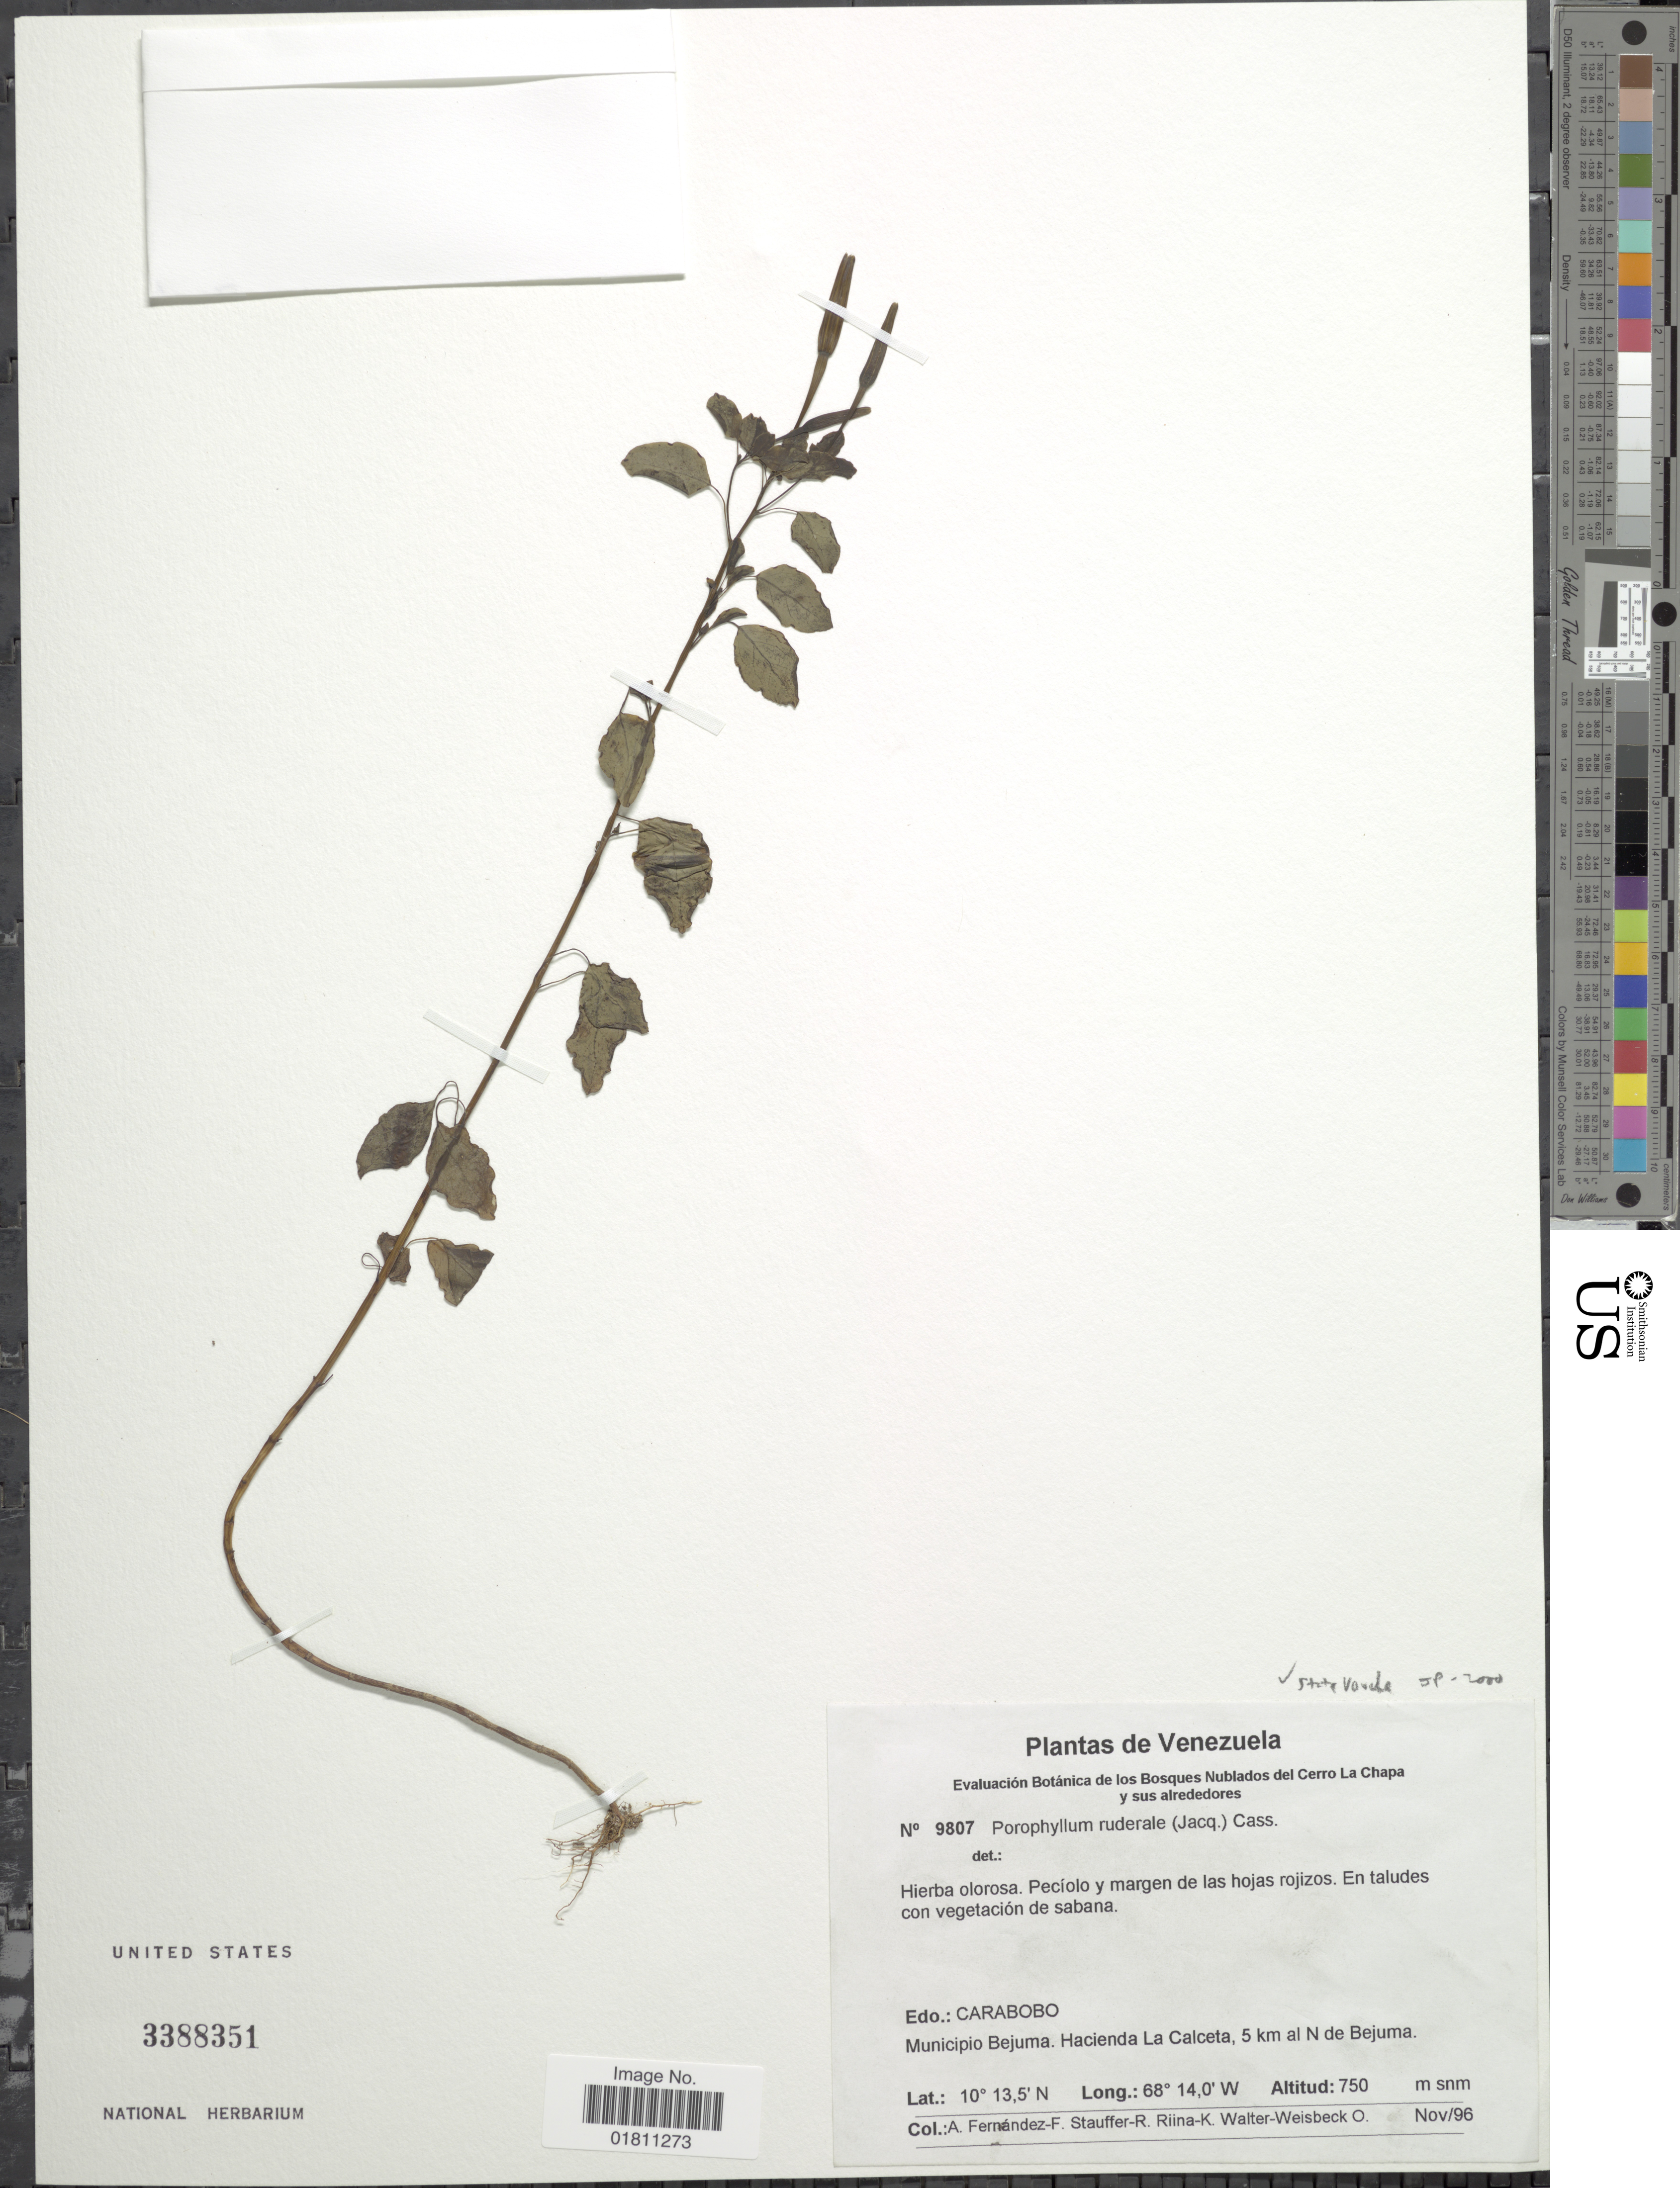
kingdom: Plantae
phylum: Tracheophyta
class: Magnoliopsida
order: Asterales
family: Asteraceae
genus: Porophyllum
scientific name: Porophyllum ruderale subsp. ruderale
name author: (Jacq.) Cass.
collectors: A. Fernández F., R. Stauffer, K. Riina & K. Walter-Weisbeck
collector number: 9807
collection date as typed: Transcribed d/m/y: /11/96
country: Venezuela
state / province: Carabobo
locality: Municipio Bejuma. Hacienda La Calceta, 5 km al N de Bejuma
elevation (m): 750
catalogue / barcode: US 3388351